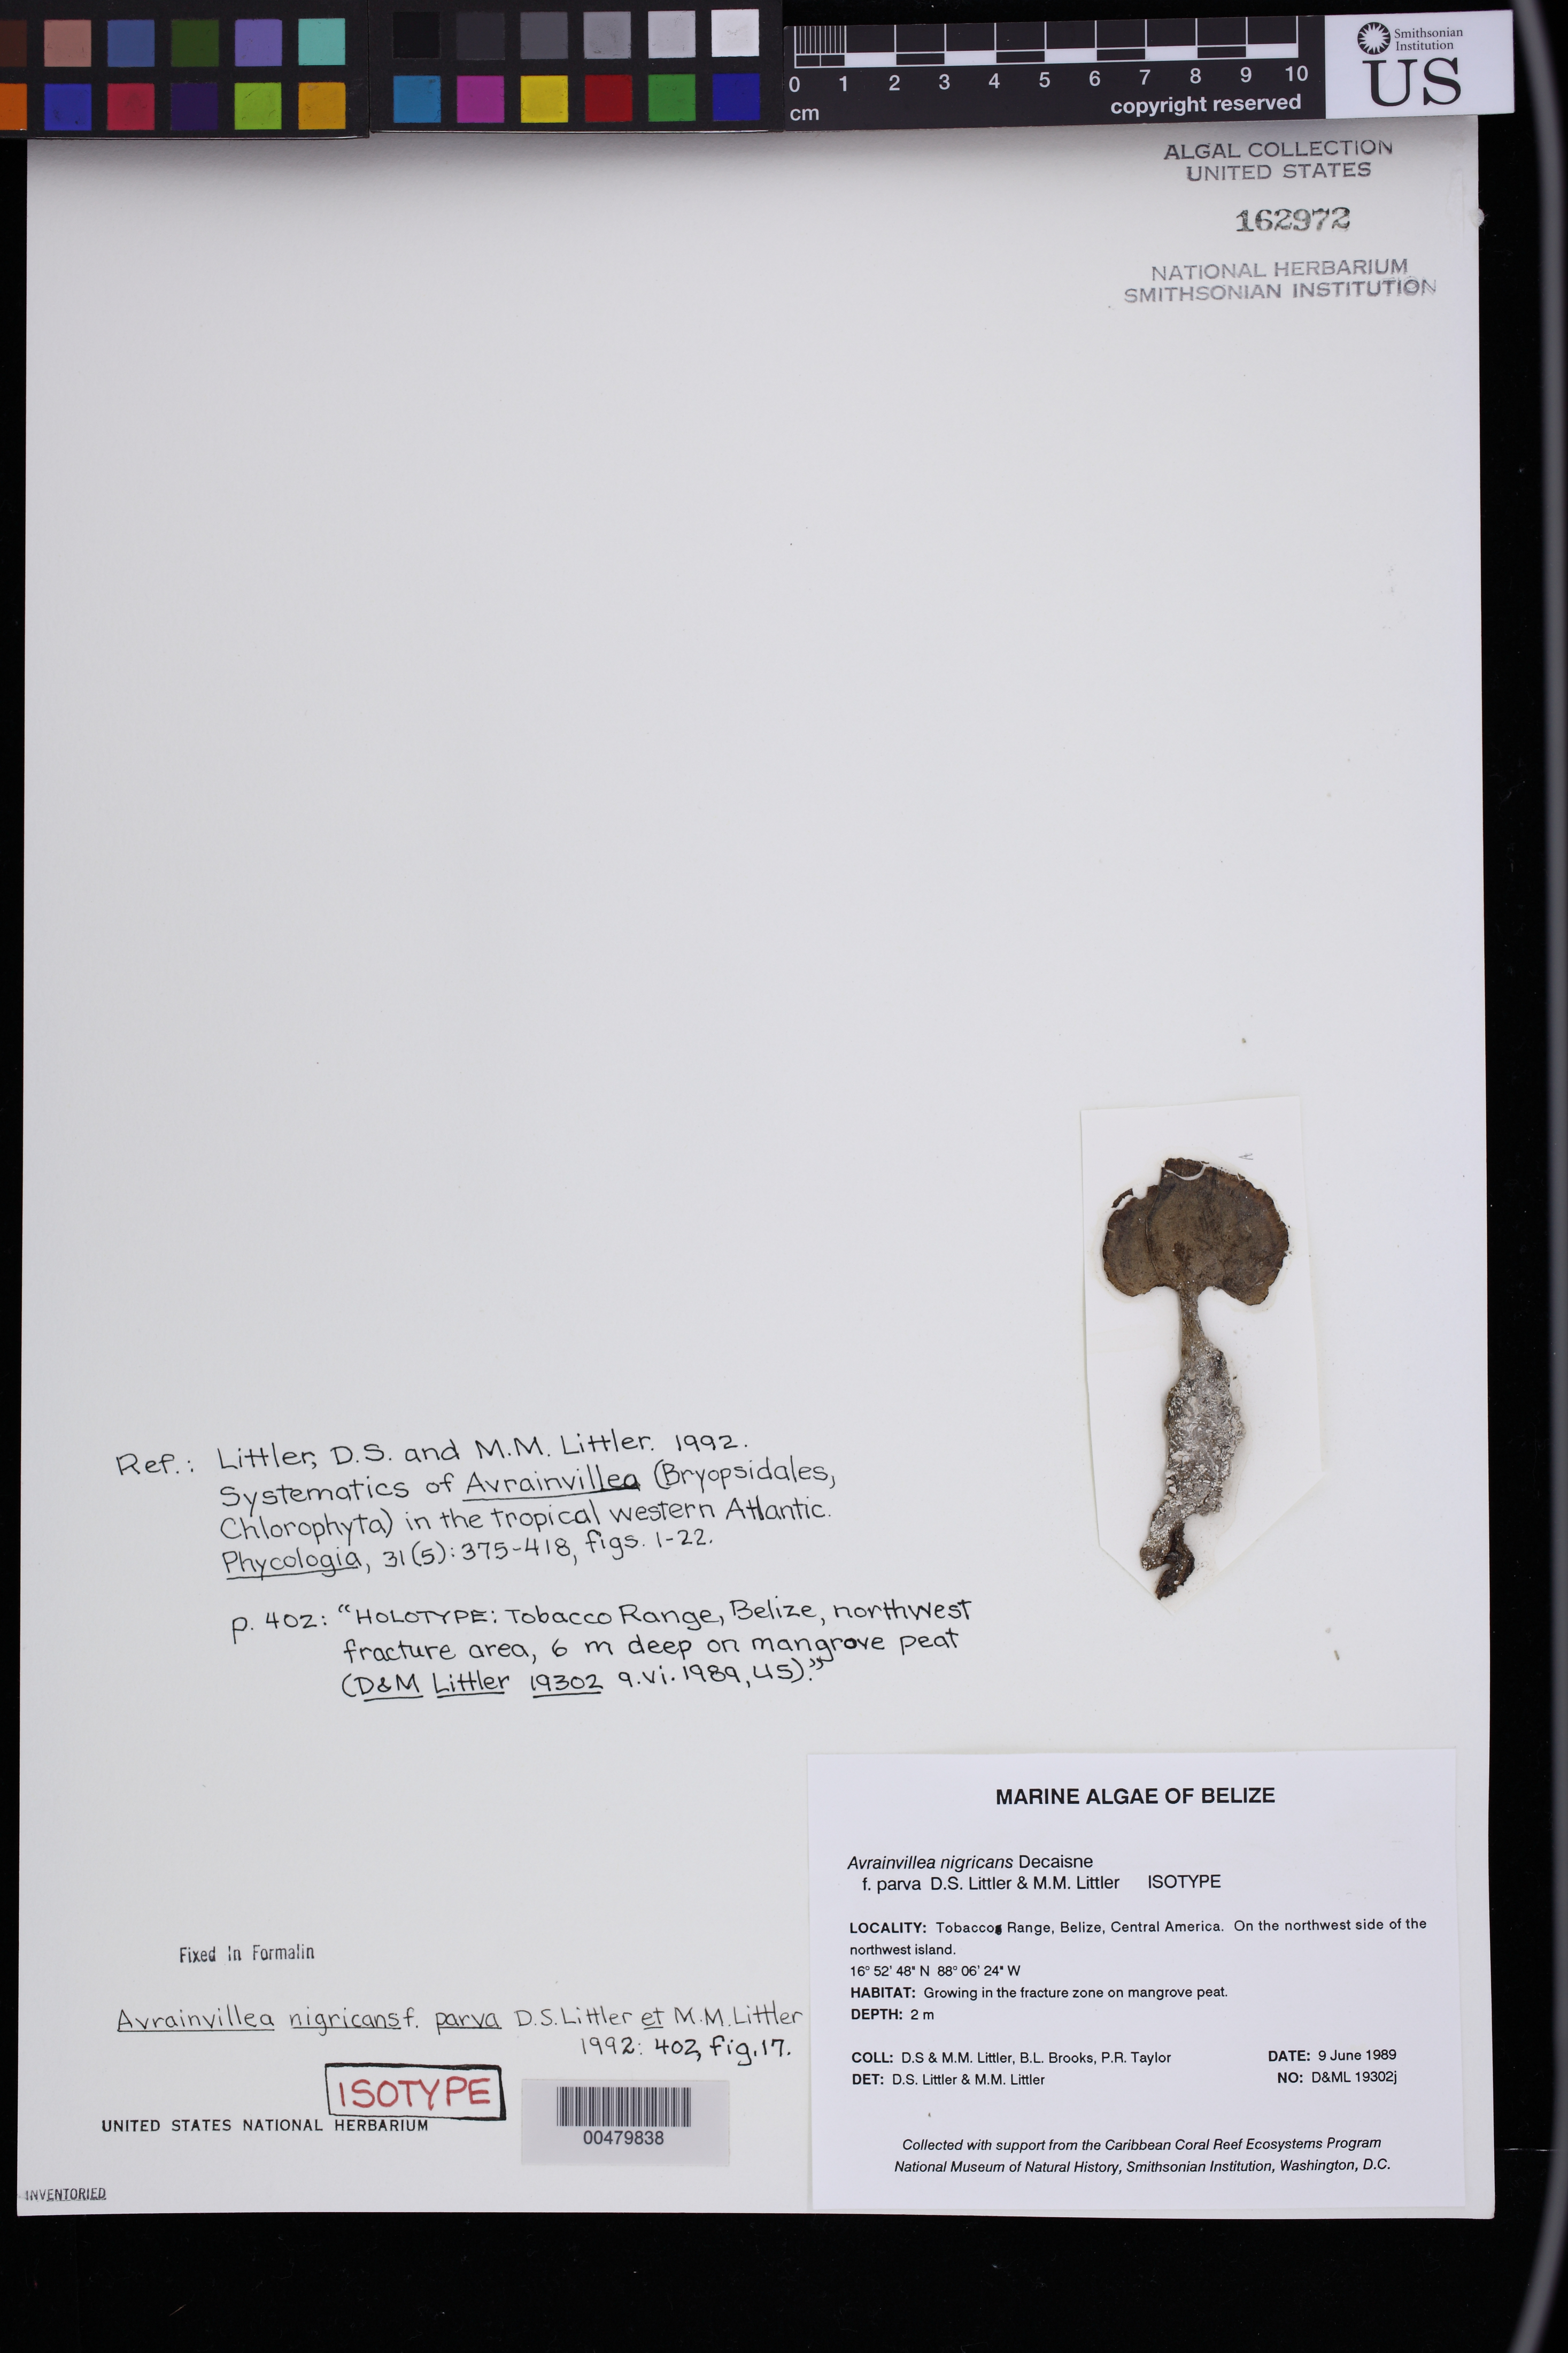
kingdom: Plantae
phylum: Chlorophyta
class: Ulvophyceae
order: Bryopsidales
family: Dichotomosiphonaceae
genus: Avrainvillea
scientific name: Avrainvillea nigricans f. parva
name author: D.S. Littler & Littler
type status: Isotype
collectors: D. S. Littler, M. M. Littler, B. Brooks & P. R. Taylor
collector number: D&ML 19302J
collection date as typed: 09 Jun 1989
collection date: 1989-06-09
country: Belize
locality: Tobacco Range.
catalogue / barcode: US 162972